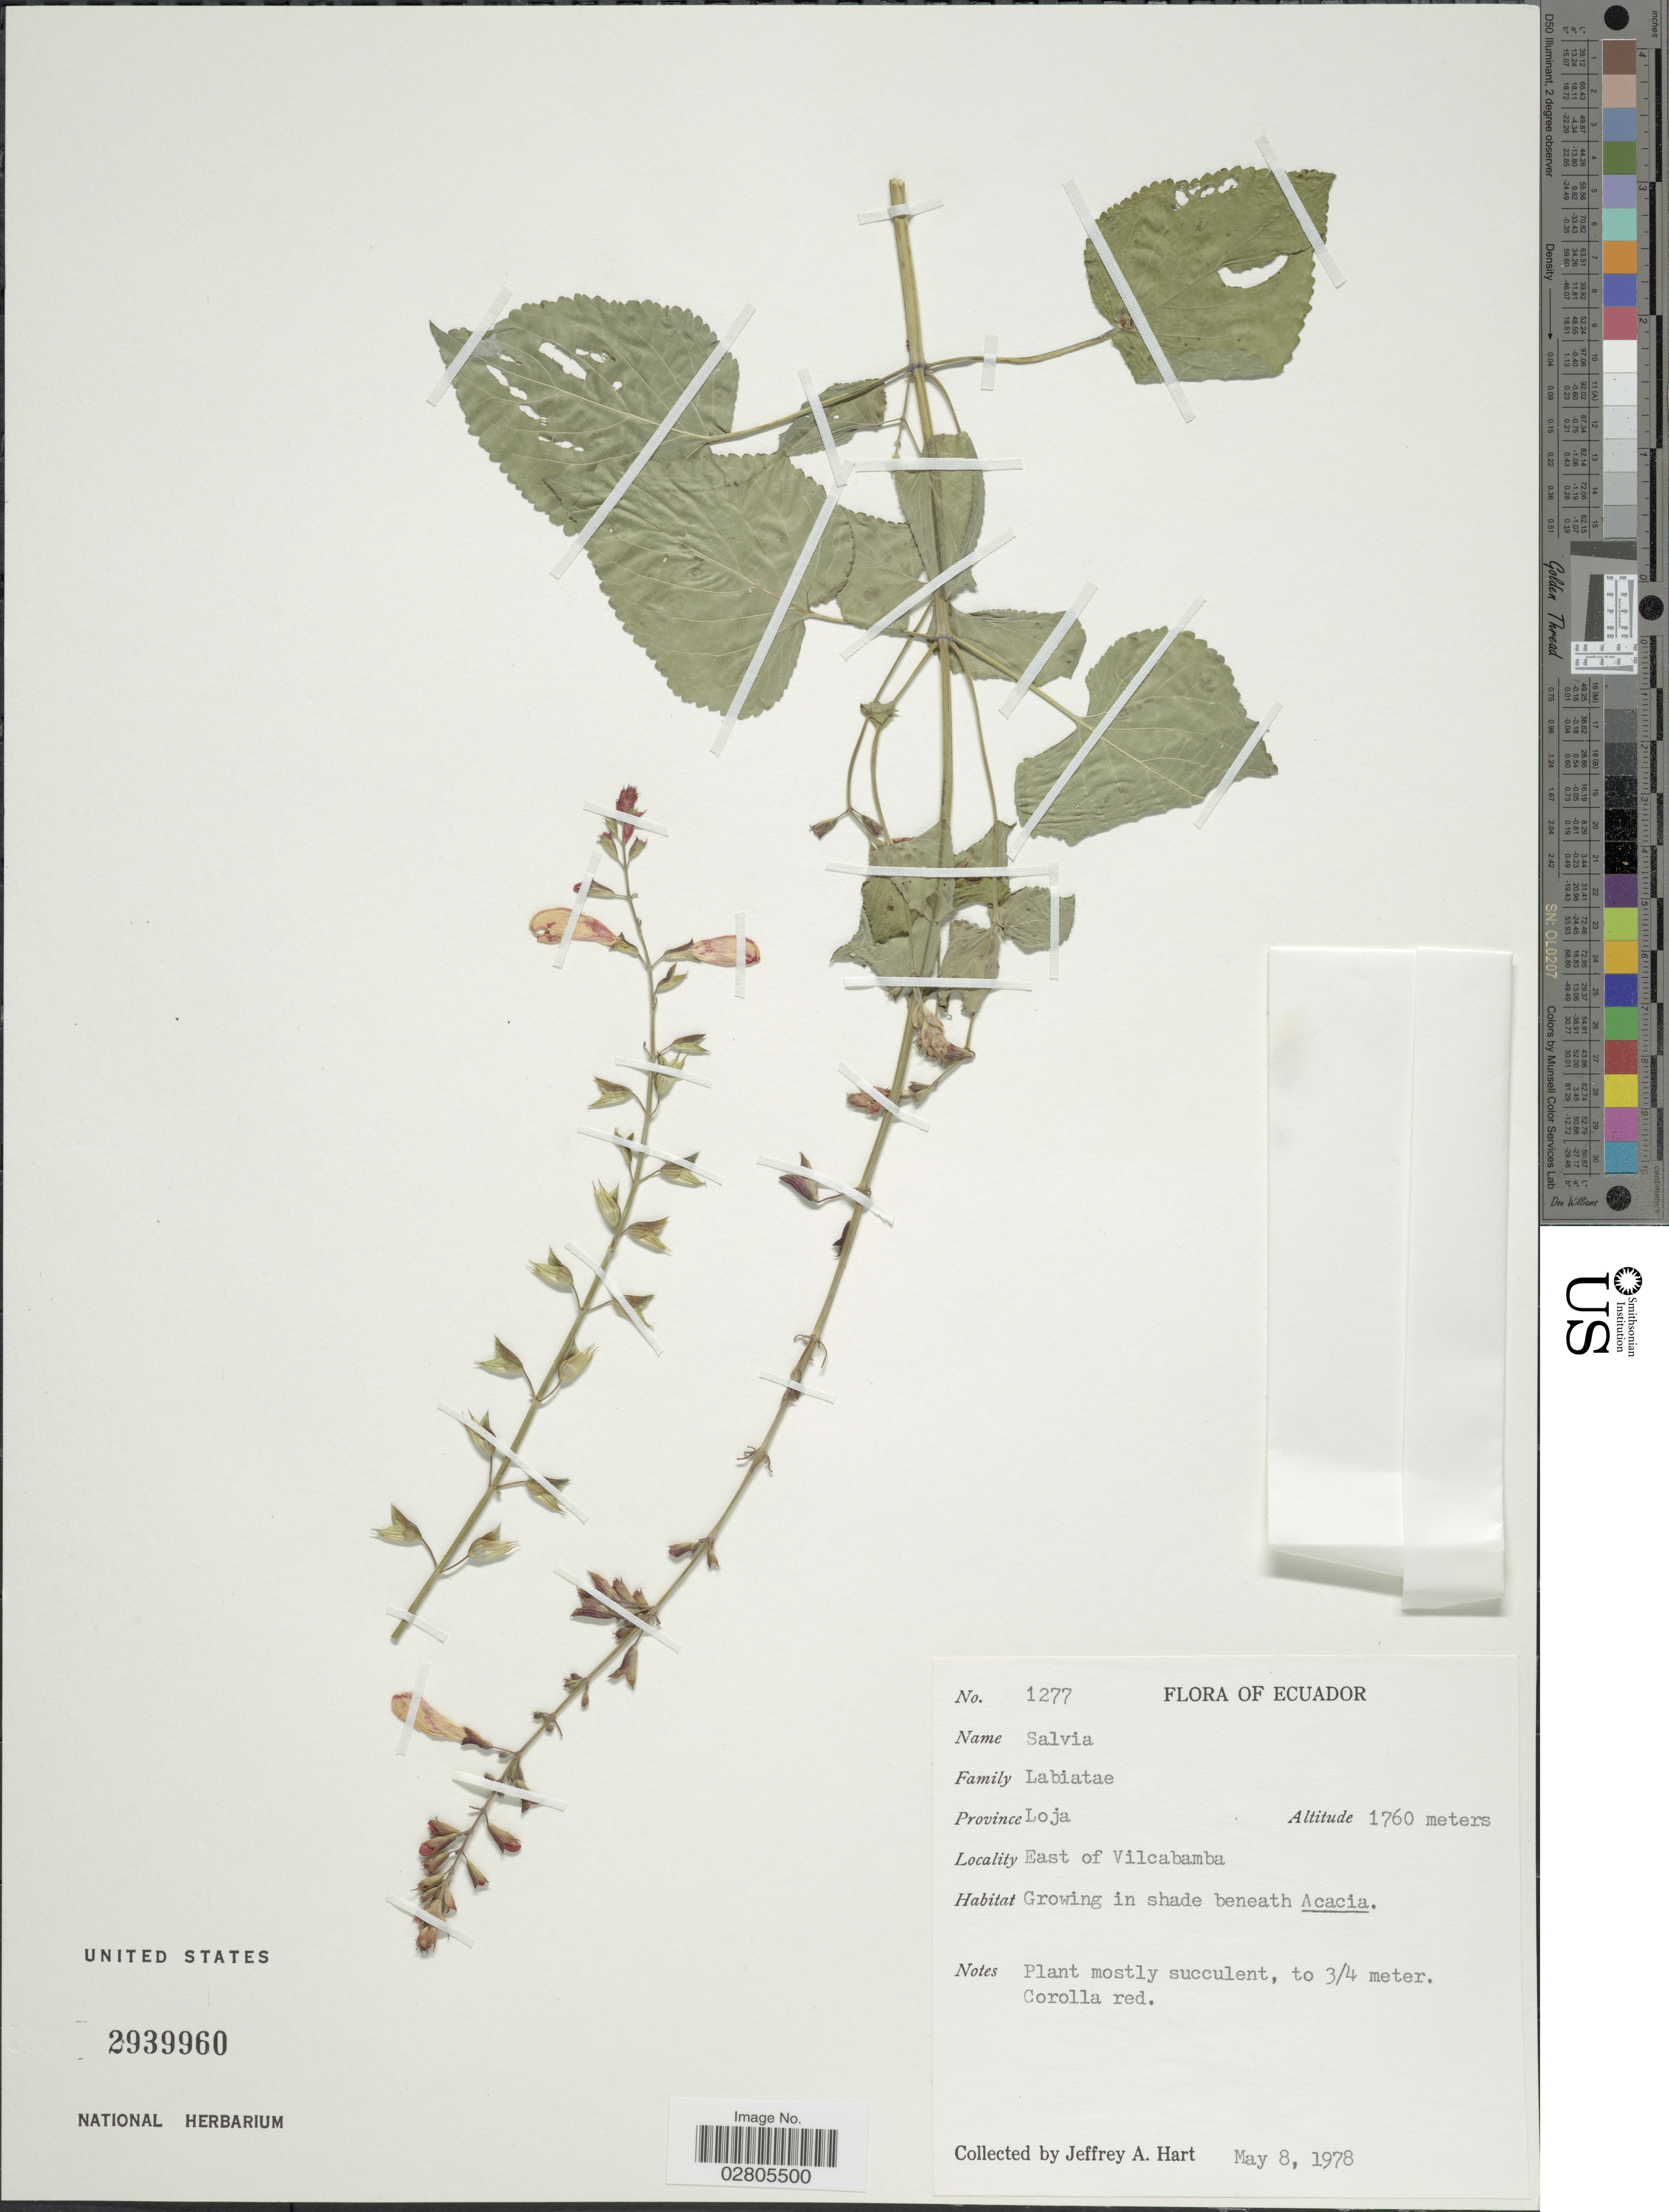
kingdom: Plantae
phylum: Tracheophyta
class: Magnoliopsida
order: Lamiales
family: Lamiaceae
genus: Salvia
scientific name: Salvia sp.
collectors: J. A. Hart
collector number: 1277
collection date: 1978-05-08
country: Ecuador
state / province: Loja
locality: Province Loja, East of Vilcabamba.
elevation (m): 1760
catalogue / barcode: US 2939960